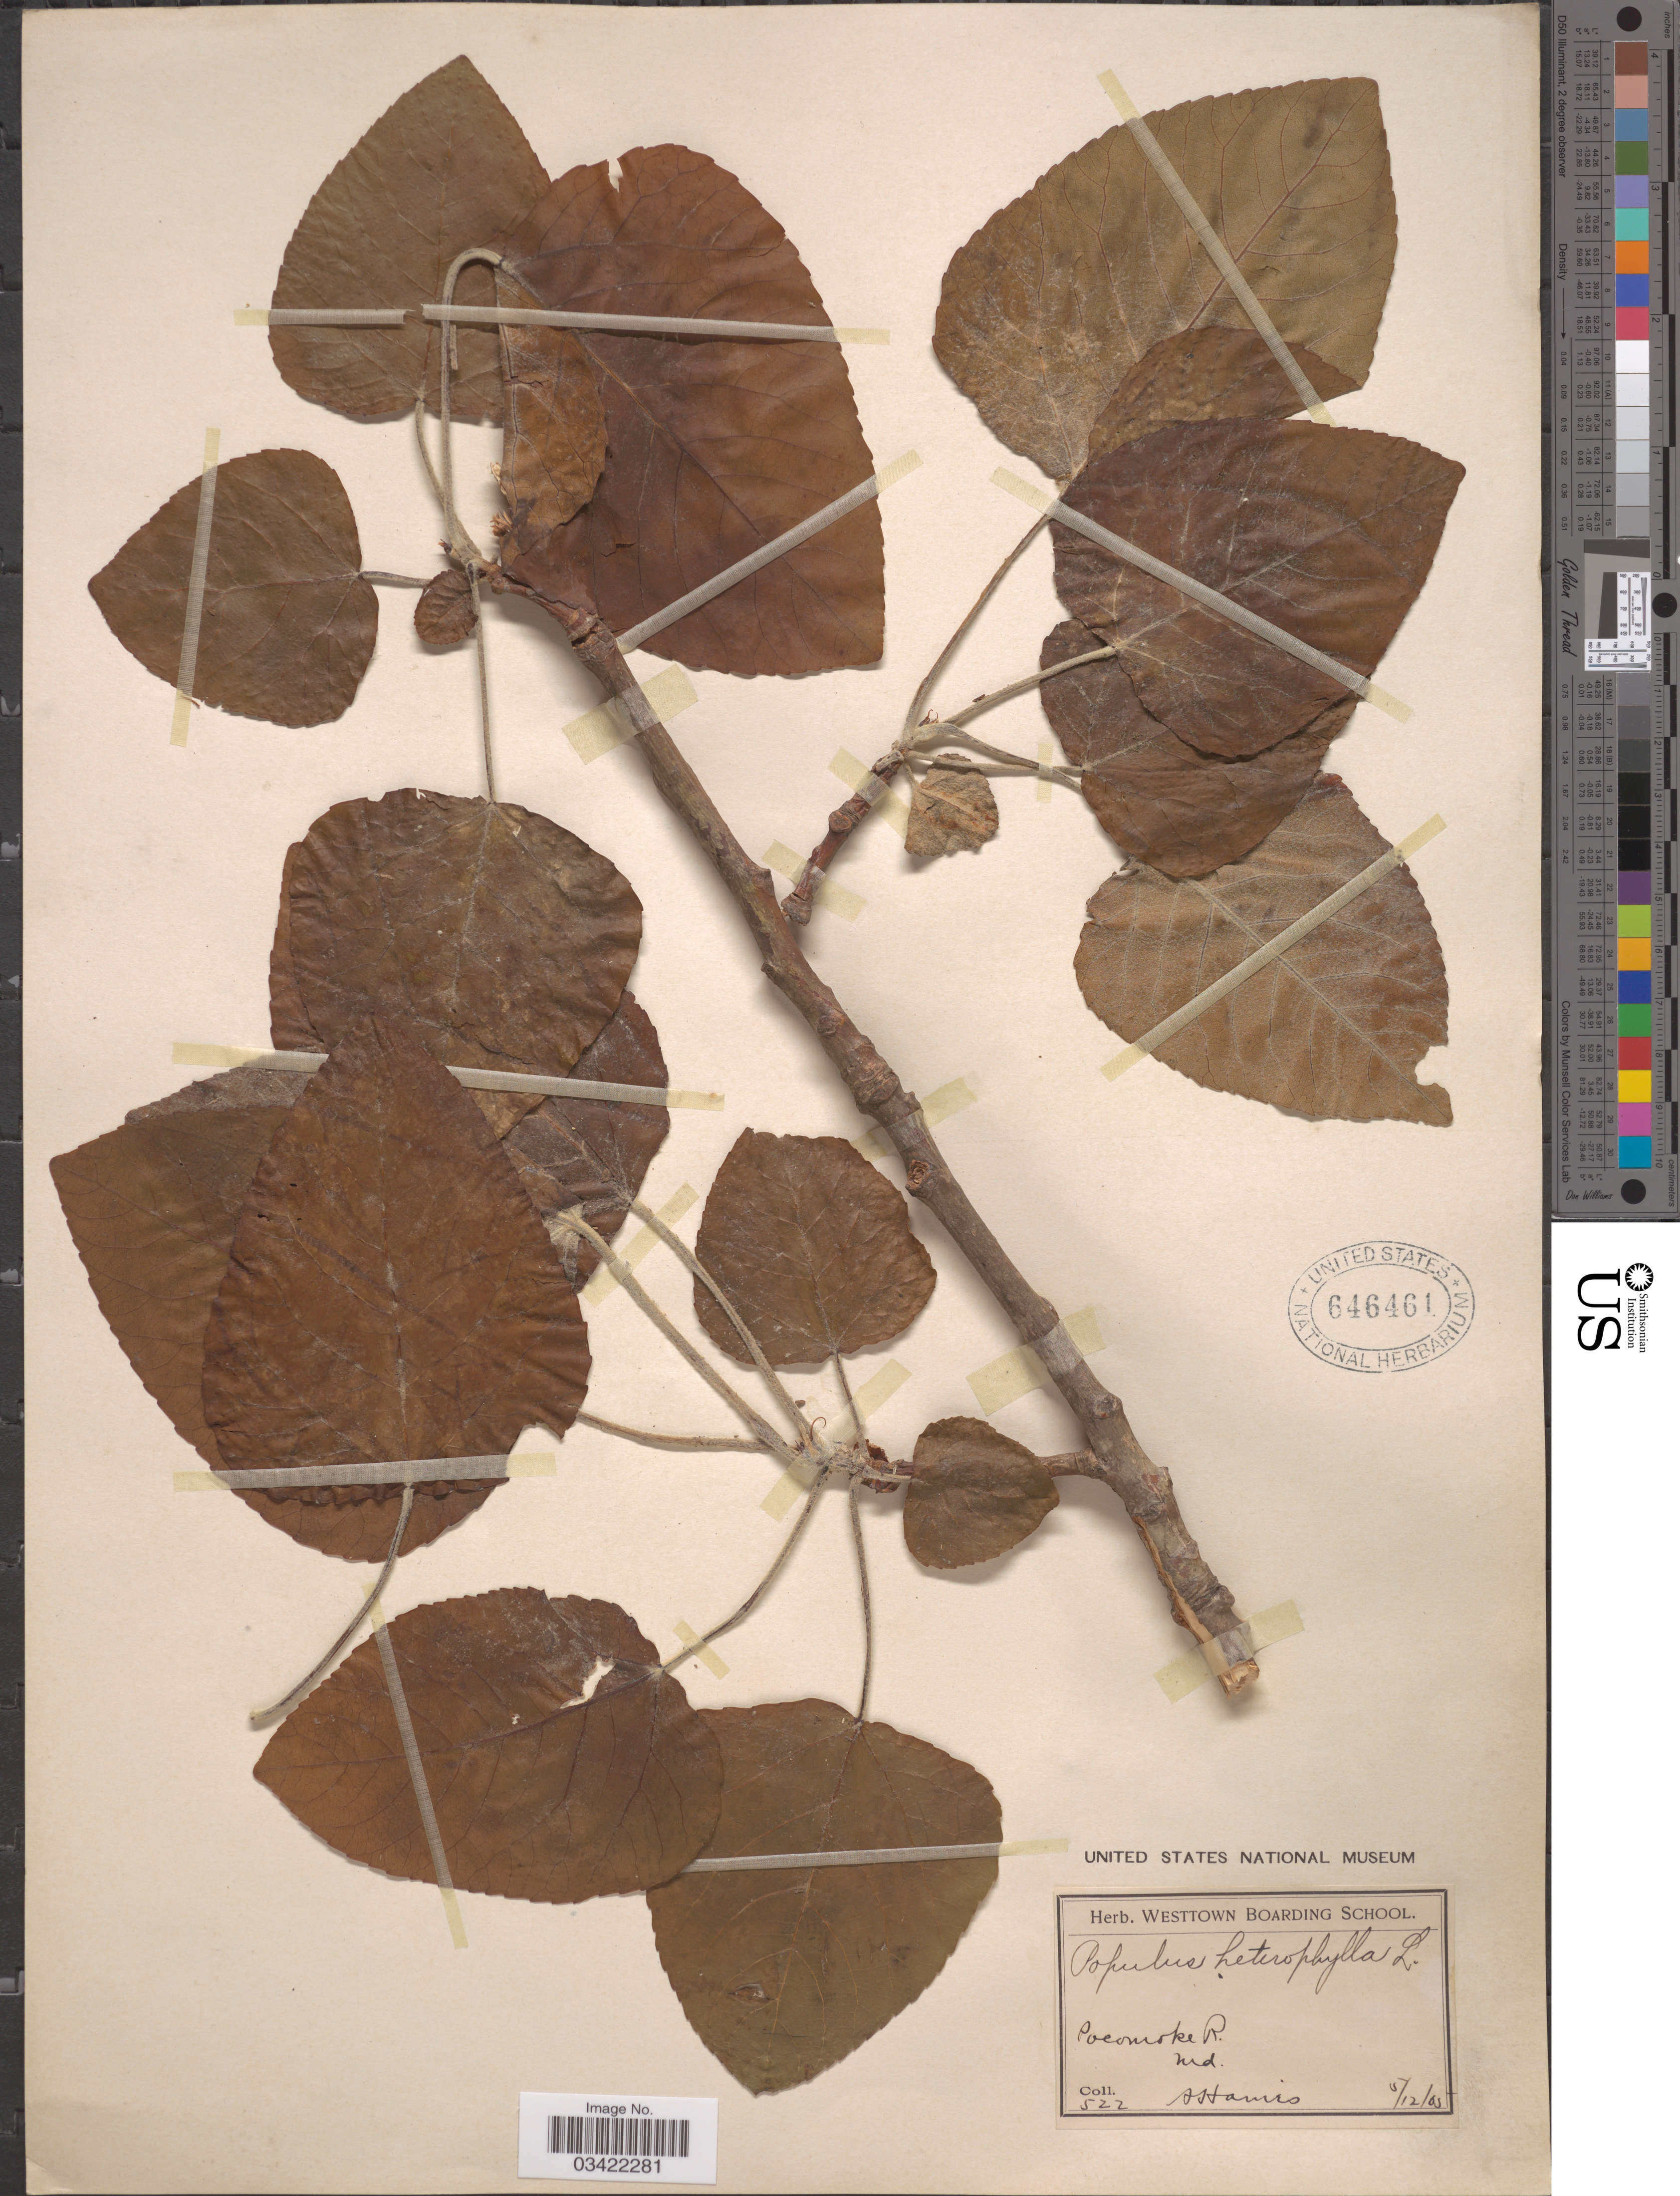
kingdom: Plantae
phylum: Tracheophyta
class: Magnoliopsida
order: Malpighiales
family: Salicaceae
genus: Populus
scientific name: Populus heterophylla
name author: L.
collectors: A. Harris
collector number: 522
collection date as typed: Transcribed d/m/y: 12/5/65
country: United States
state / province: Maryland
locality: Pocomoke R.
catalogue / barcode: US 646461